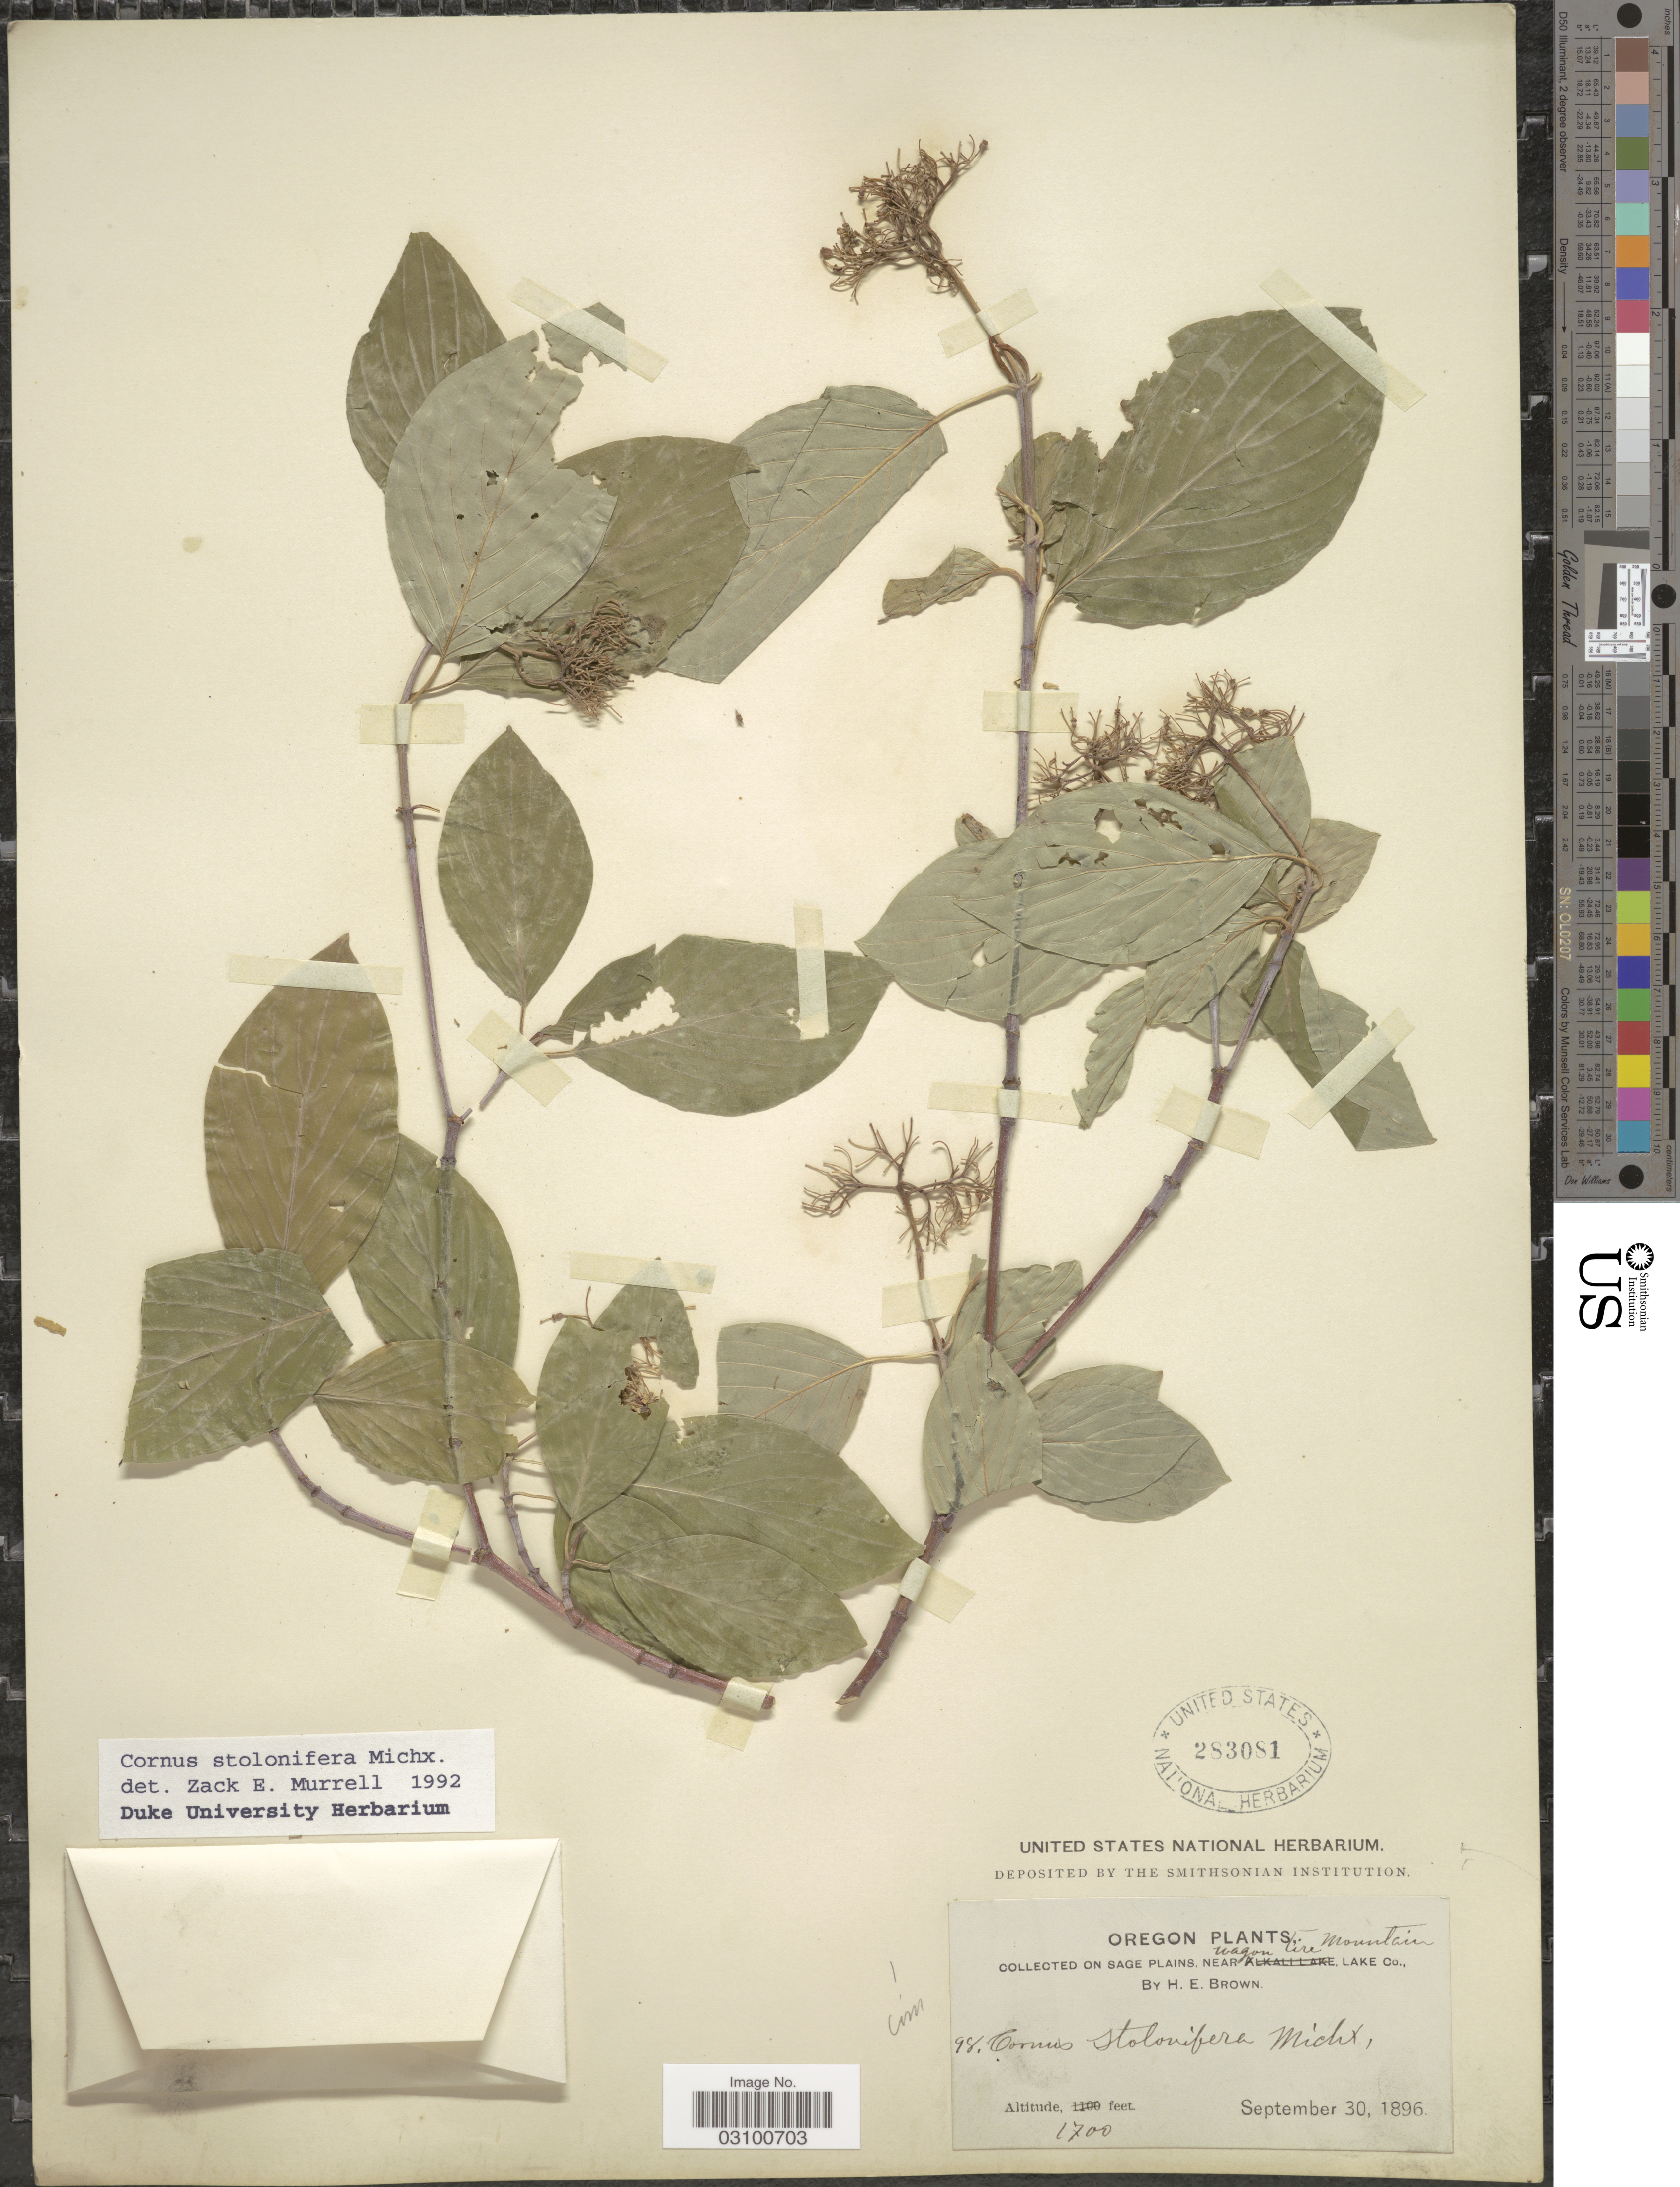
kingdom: Plantae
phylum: Tracheophyta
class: Magnoliopsida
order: Cornales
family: Cornaceae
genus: Cornus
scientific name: Cornus sericea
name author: L.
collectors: H. E. Brown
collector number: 98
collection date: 1896-09-30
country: United States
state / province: Oregon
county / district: Lake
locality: Collected on Sage Plains, near Wagontire Mountain Lake Co.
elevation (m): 518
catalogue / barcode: US 283081